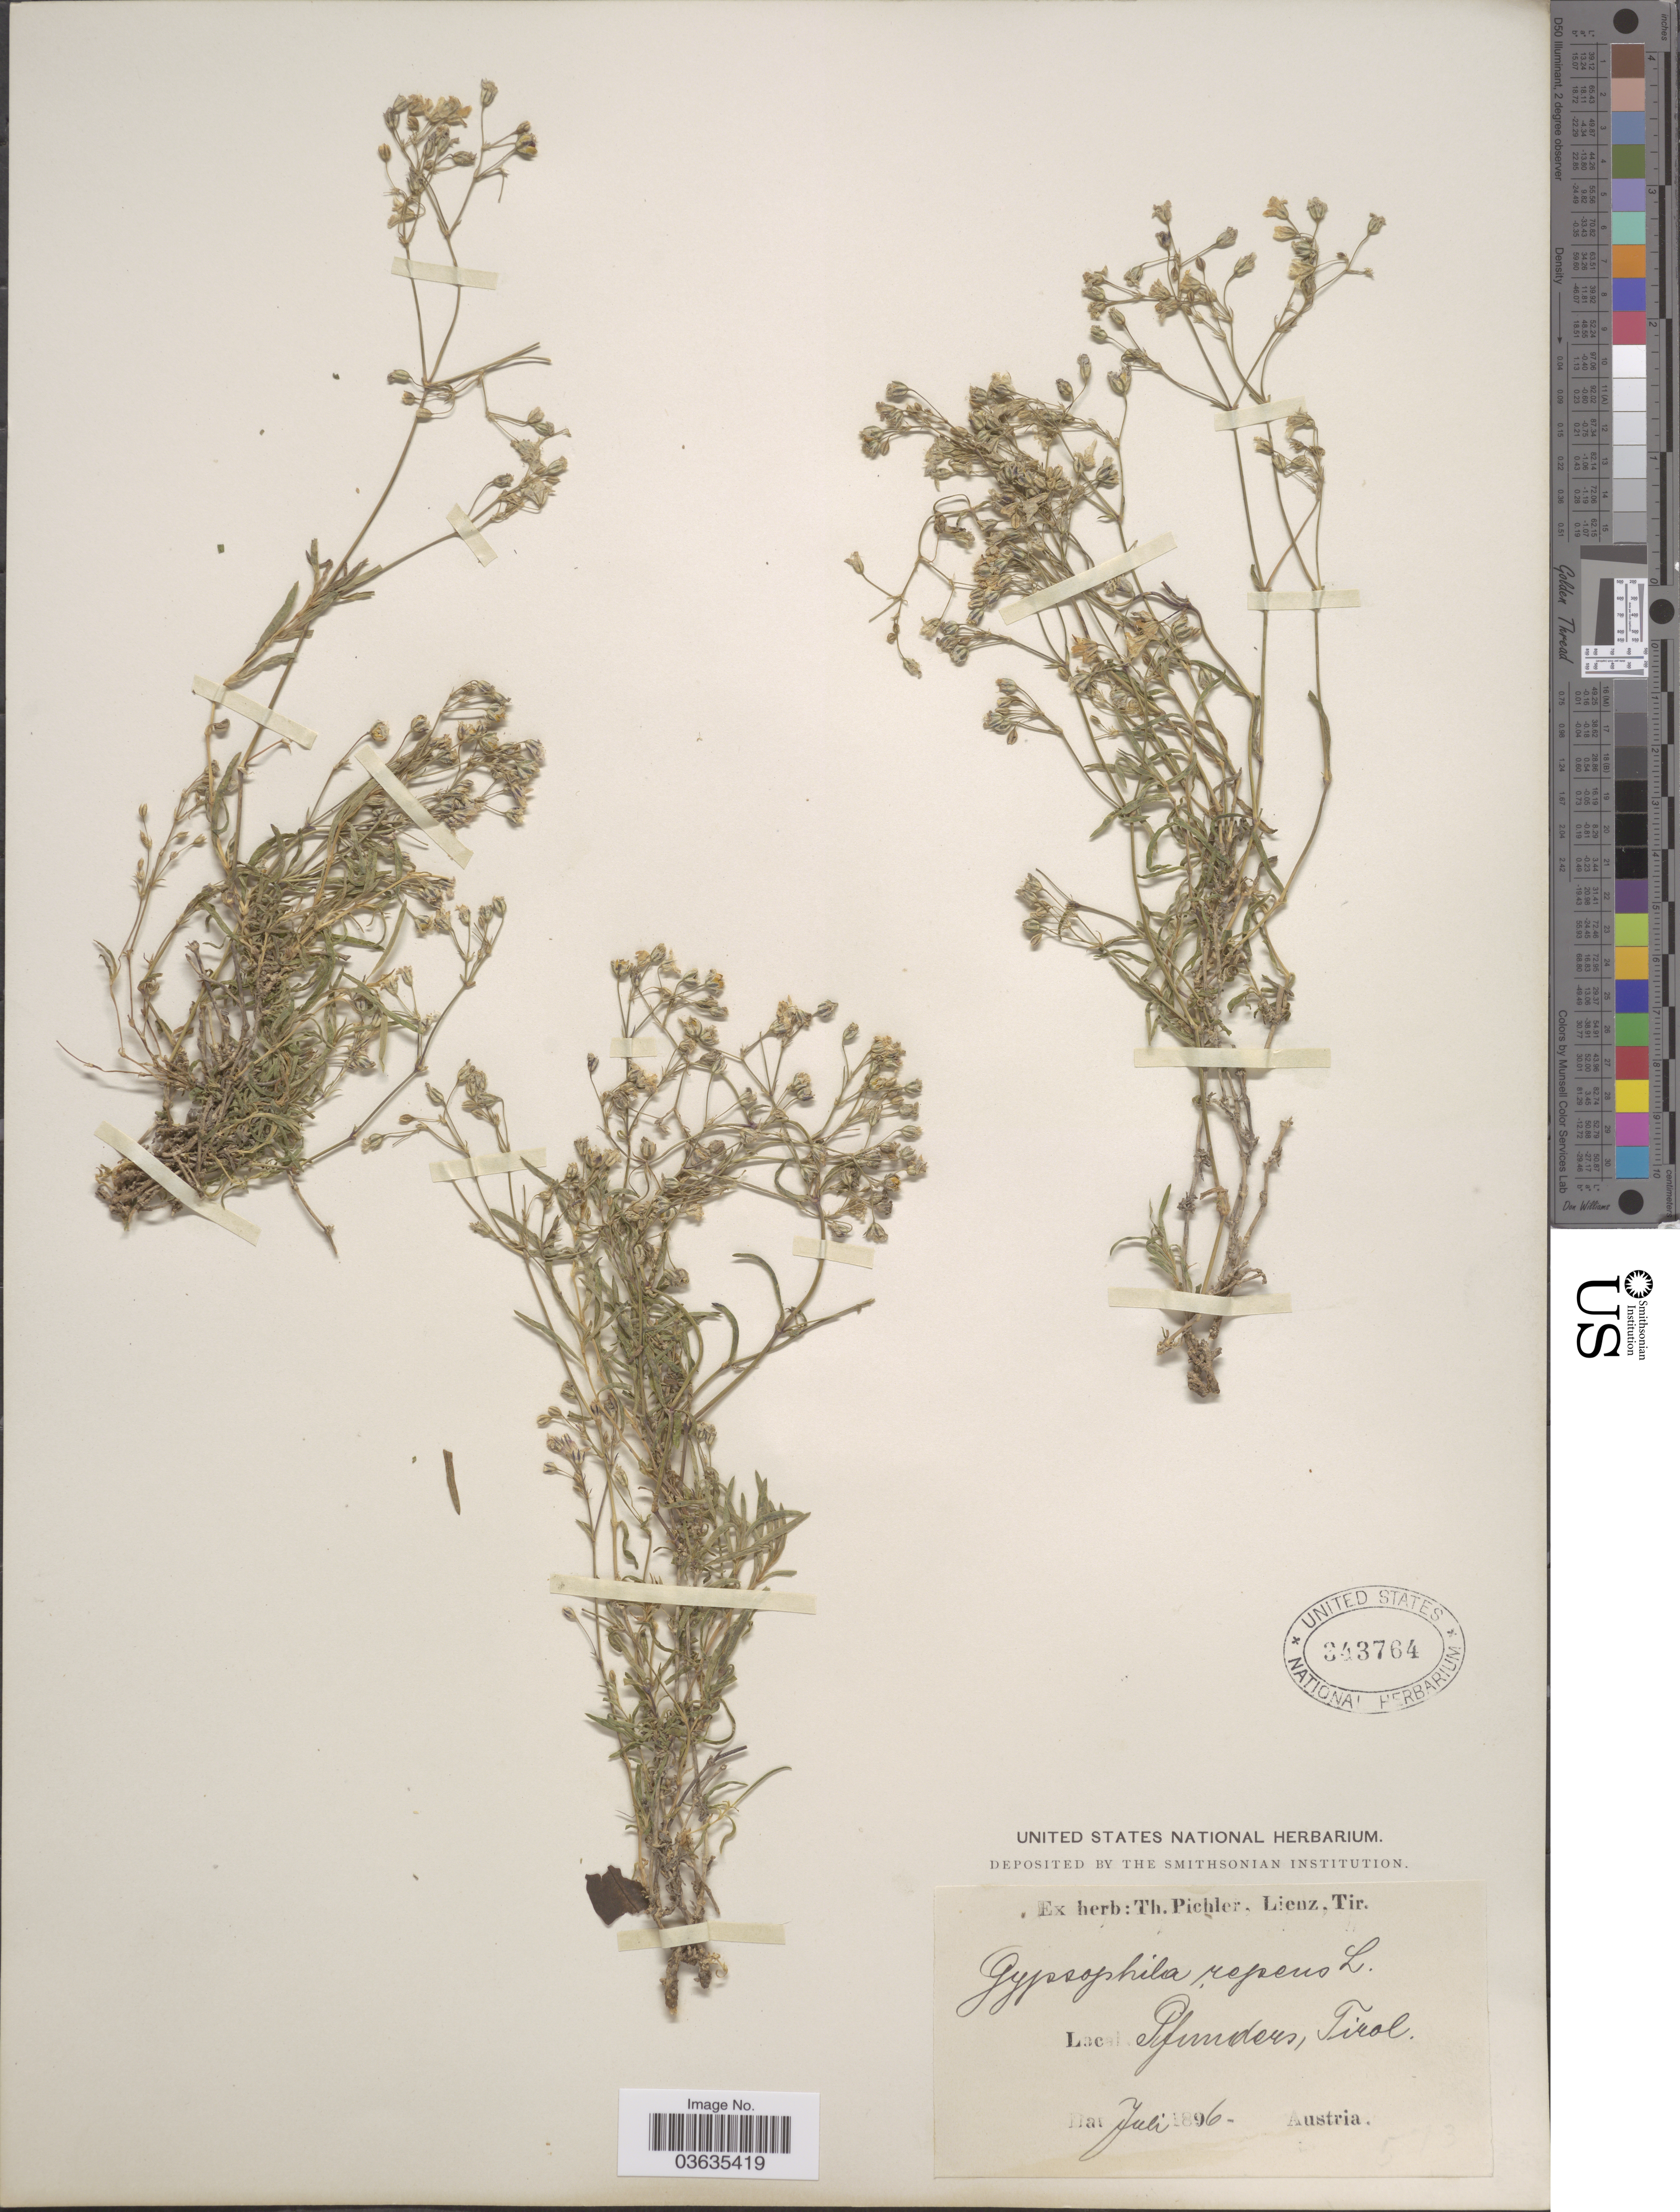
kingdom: Plantae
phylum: Tracheophyta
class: Magnoliopsida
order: Caryophyllales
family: Caryophyllaceae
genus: Gypsophila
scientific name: Gypsophila repens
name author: L.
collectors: ex herb. T. Pichler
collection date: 1896-07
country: Austria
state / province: Tirol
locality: Pfunders.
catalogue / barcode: US 343764